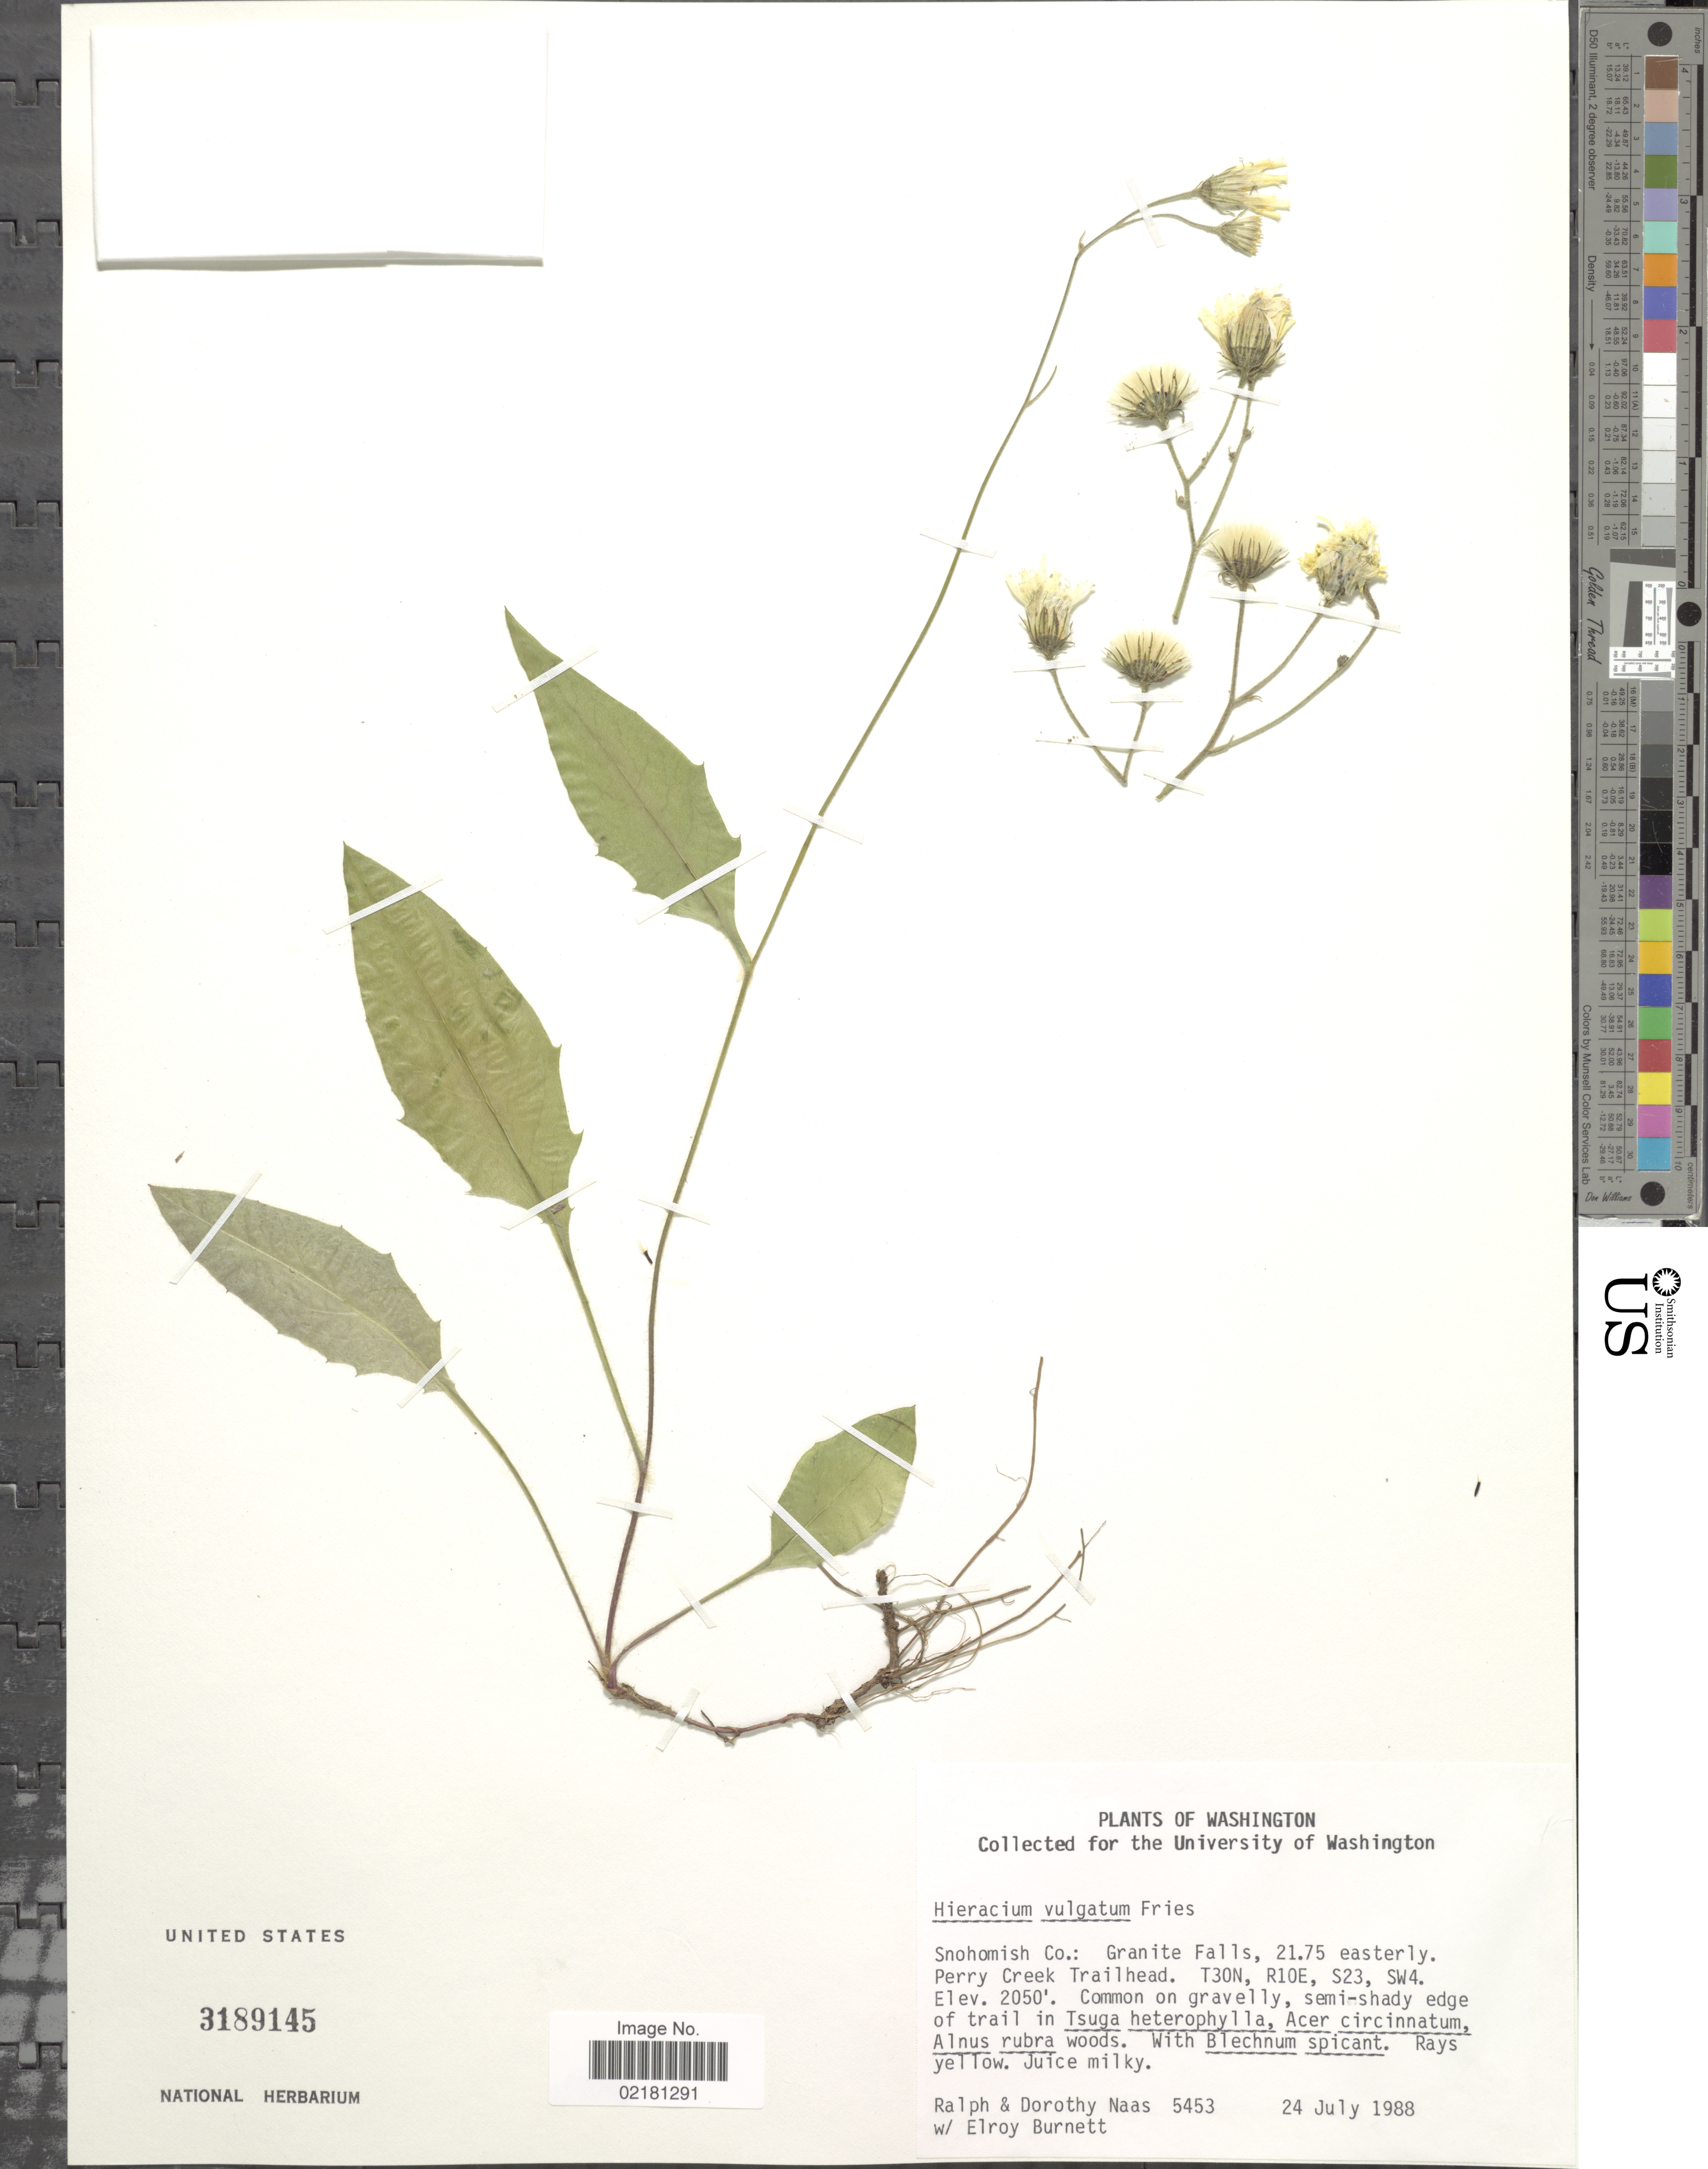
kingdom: Plantae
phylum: Tracheophyta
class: Magnoliopsida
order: Asterales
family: Asteraceae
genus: Hieracium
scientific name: Hieracium lachenalii subsp. cruenifolium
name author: (Dahlst. & Lübeck) Zahn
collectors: R. Naas, D. Naas & E. Burnett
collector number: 5453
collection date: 1988-07-24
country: United States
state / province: Washington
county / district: Snohomish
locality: Snohomish Co.: Granite Falls, 21.75 easterly, Perry Creek Trailhead, T30N, R10E, S23, SW4.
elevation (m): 625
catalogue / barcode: US 3189145